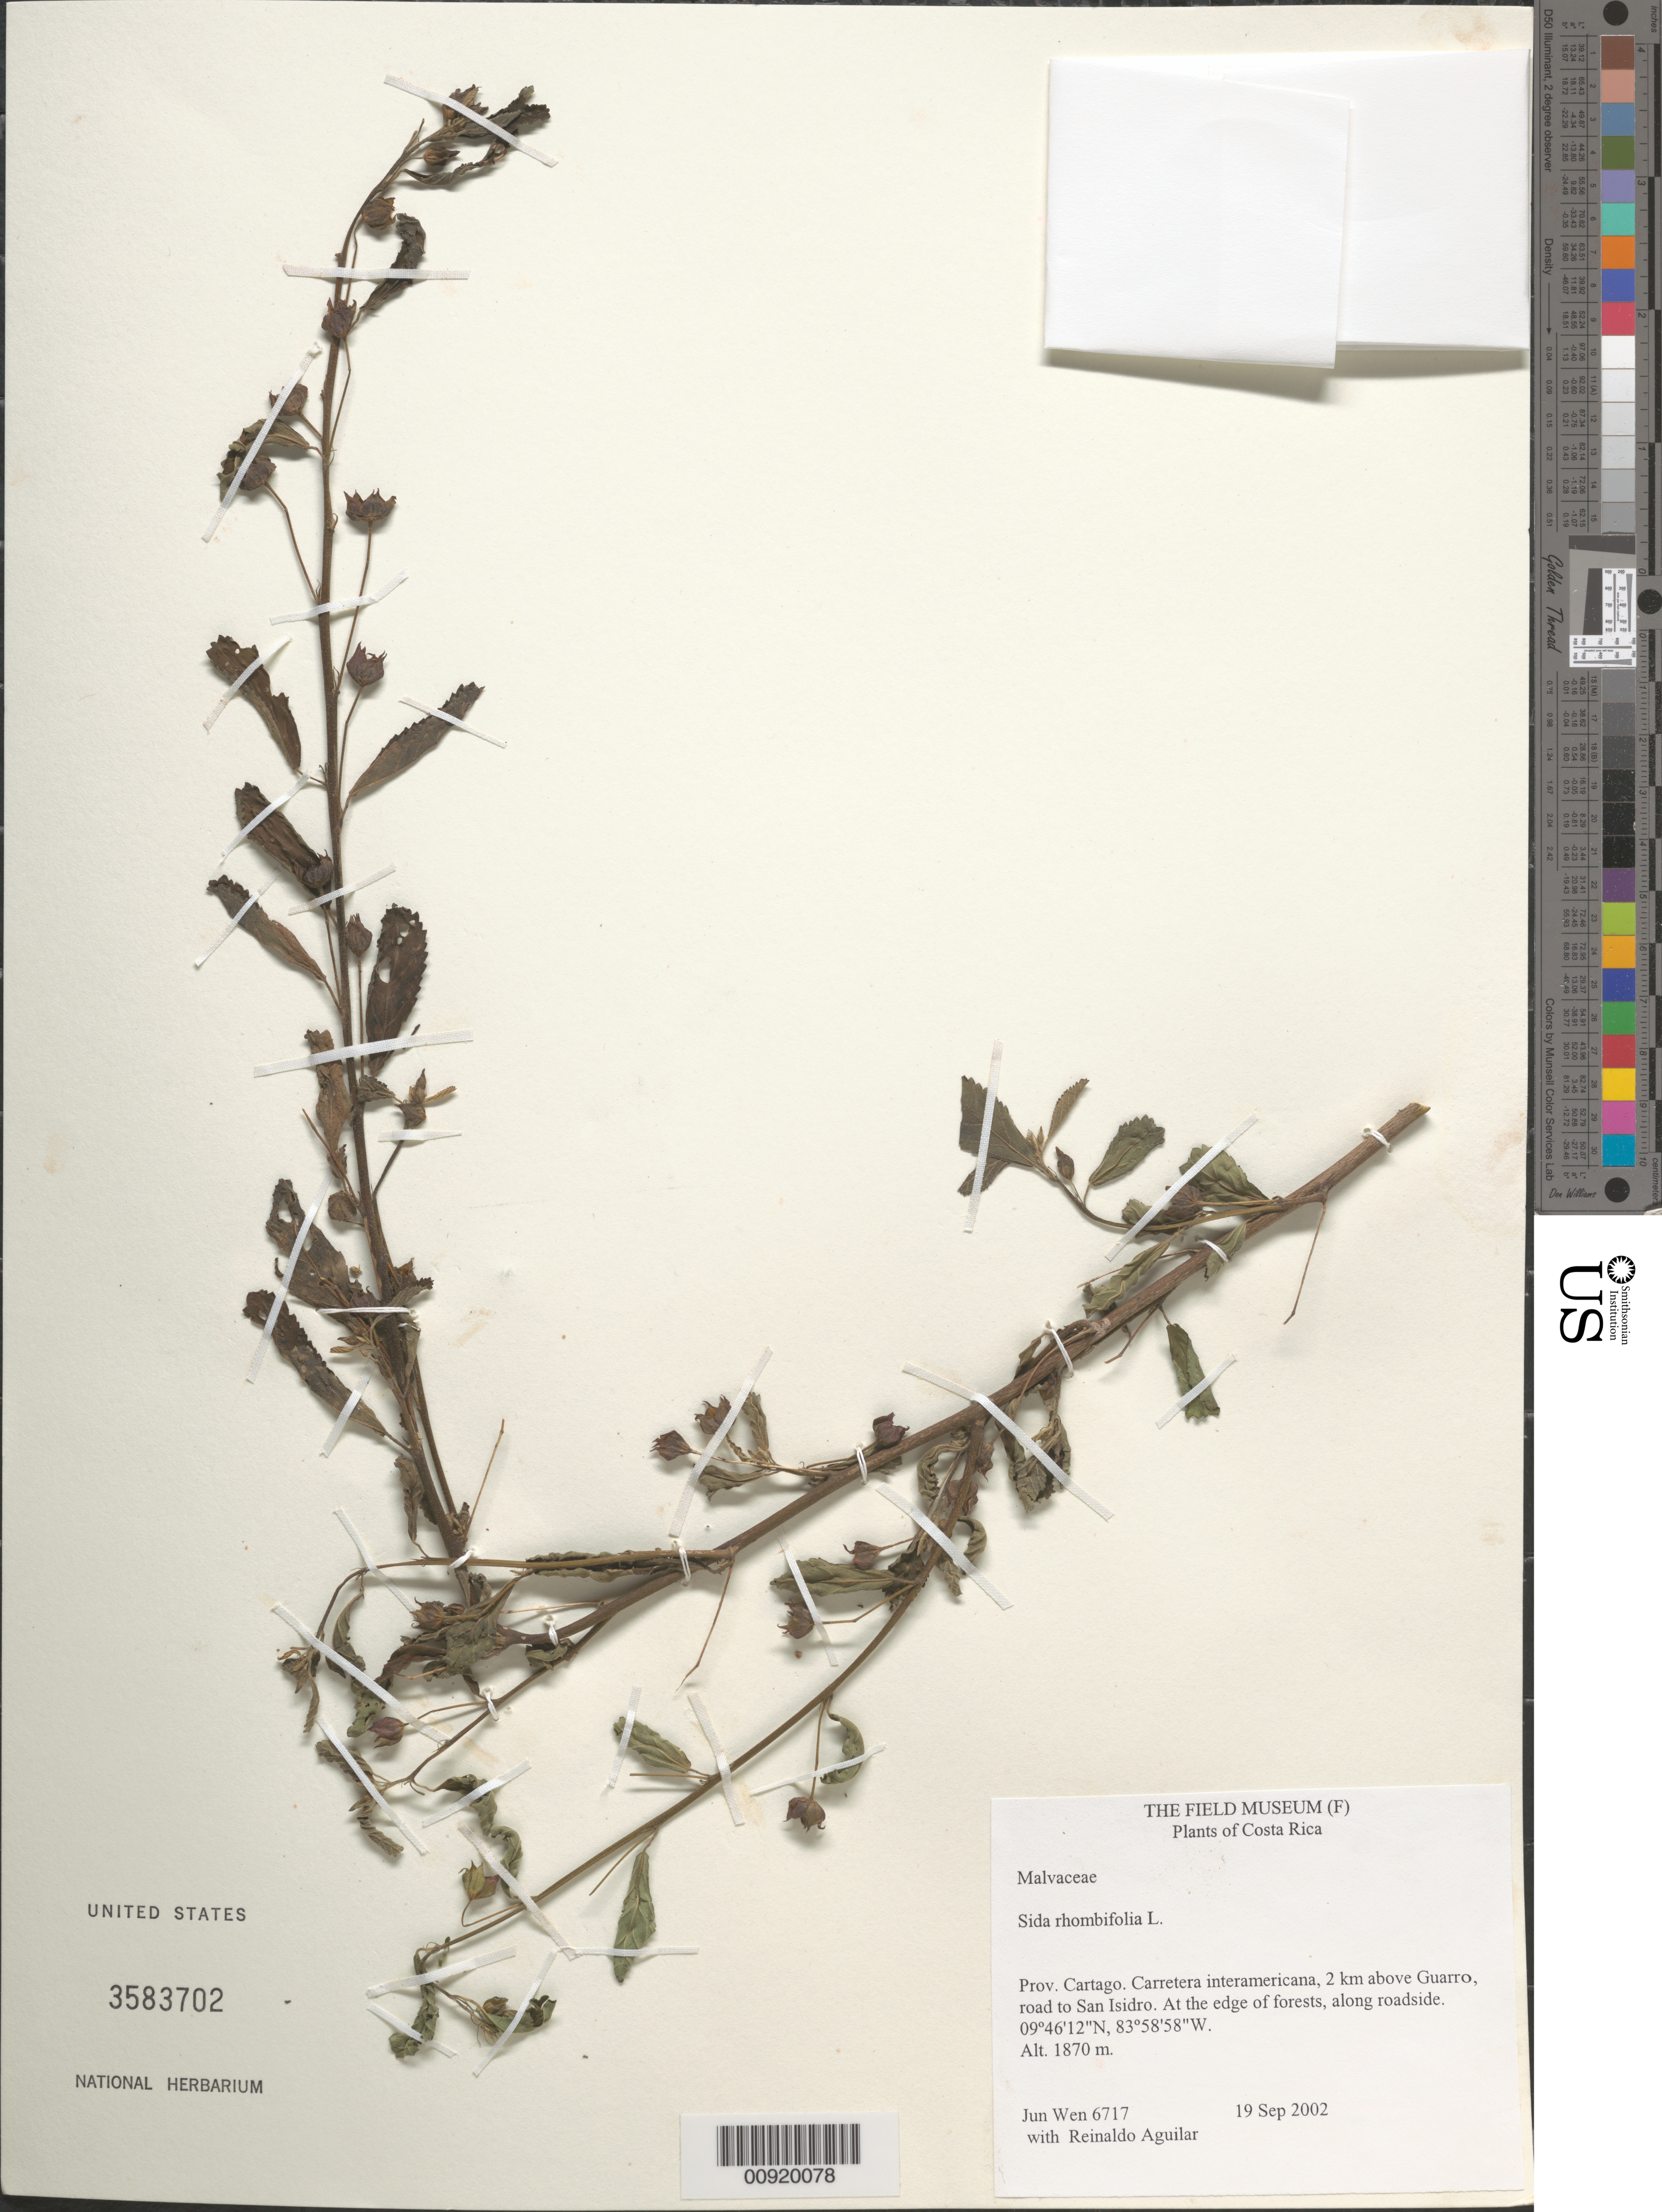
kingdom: Plantae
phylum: Tracheophyta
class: Magnoliopsida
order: Malvales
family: Malvaceae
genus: Sida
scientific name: Sida rhombifolia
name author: L.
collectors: J. Wen & R. Aguilar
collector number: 6717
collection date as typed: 19 Sep 2002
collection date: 2002-09-19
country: Costa Rica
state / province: Cartago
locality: Carretera interamericana, 2 km above Guarro, road to San Isidro.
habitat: At the edge of forests, along roadside.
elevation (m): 1870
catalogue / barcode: US 3583702